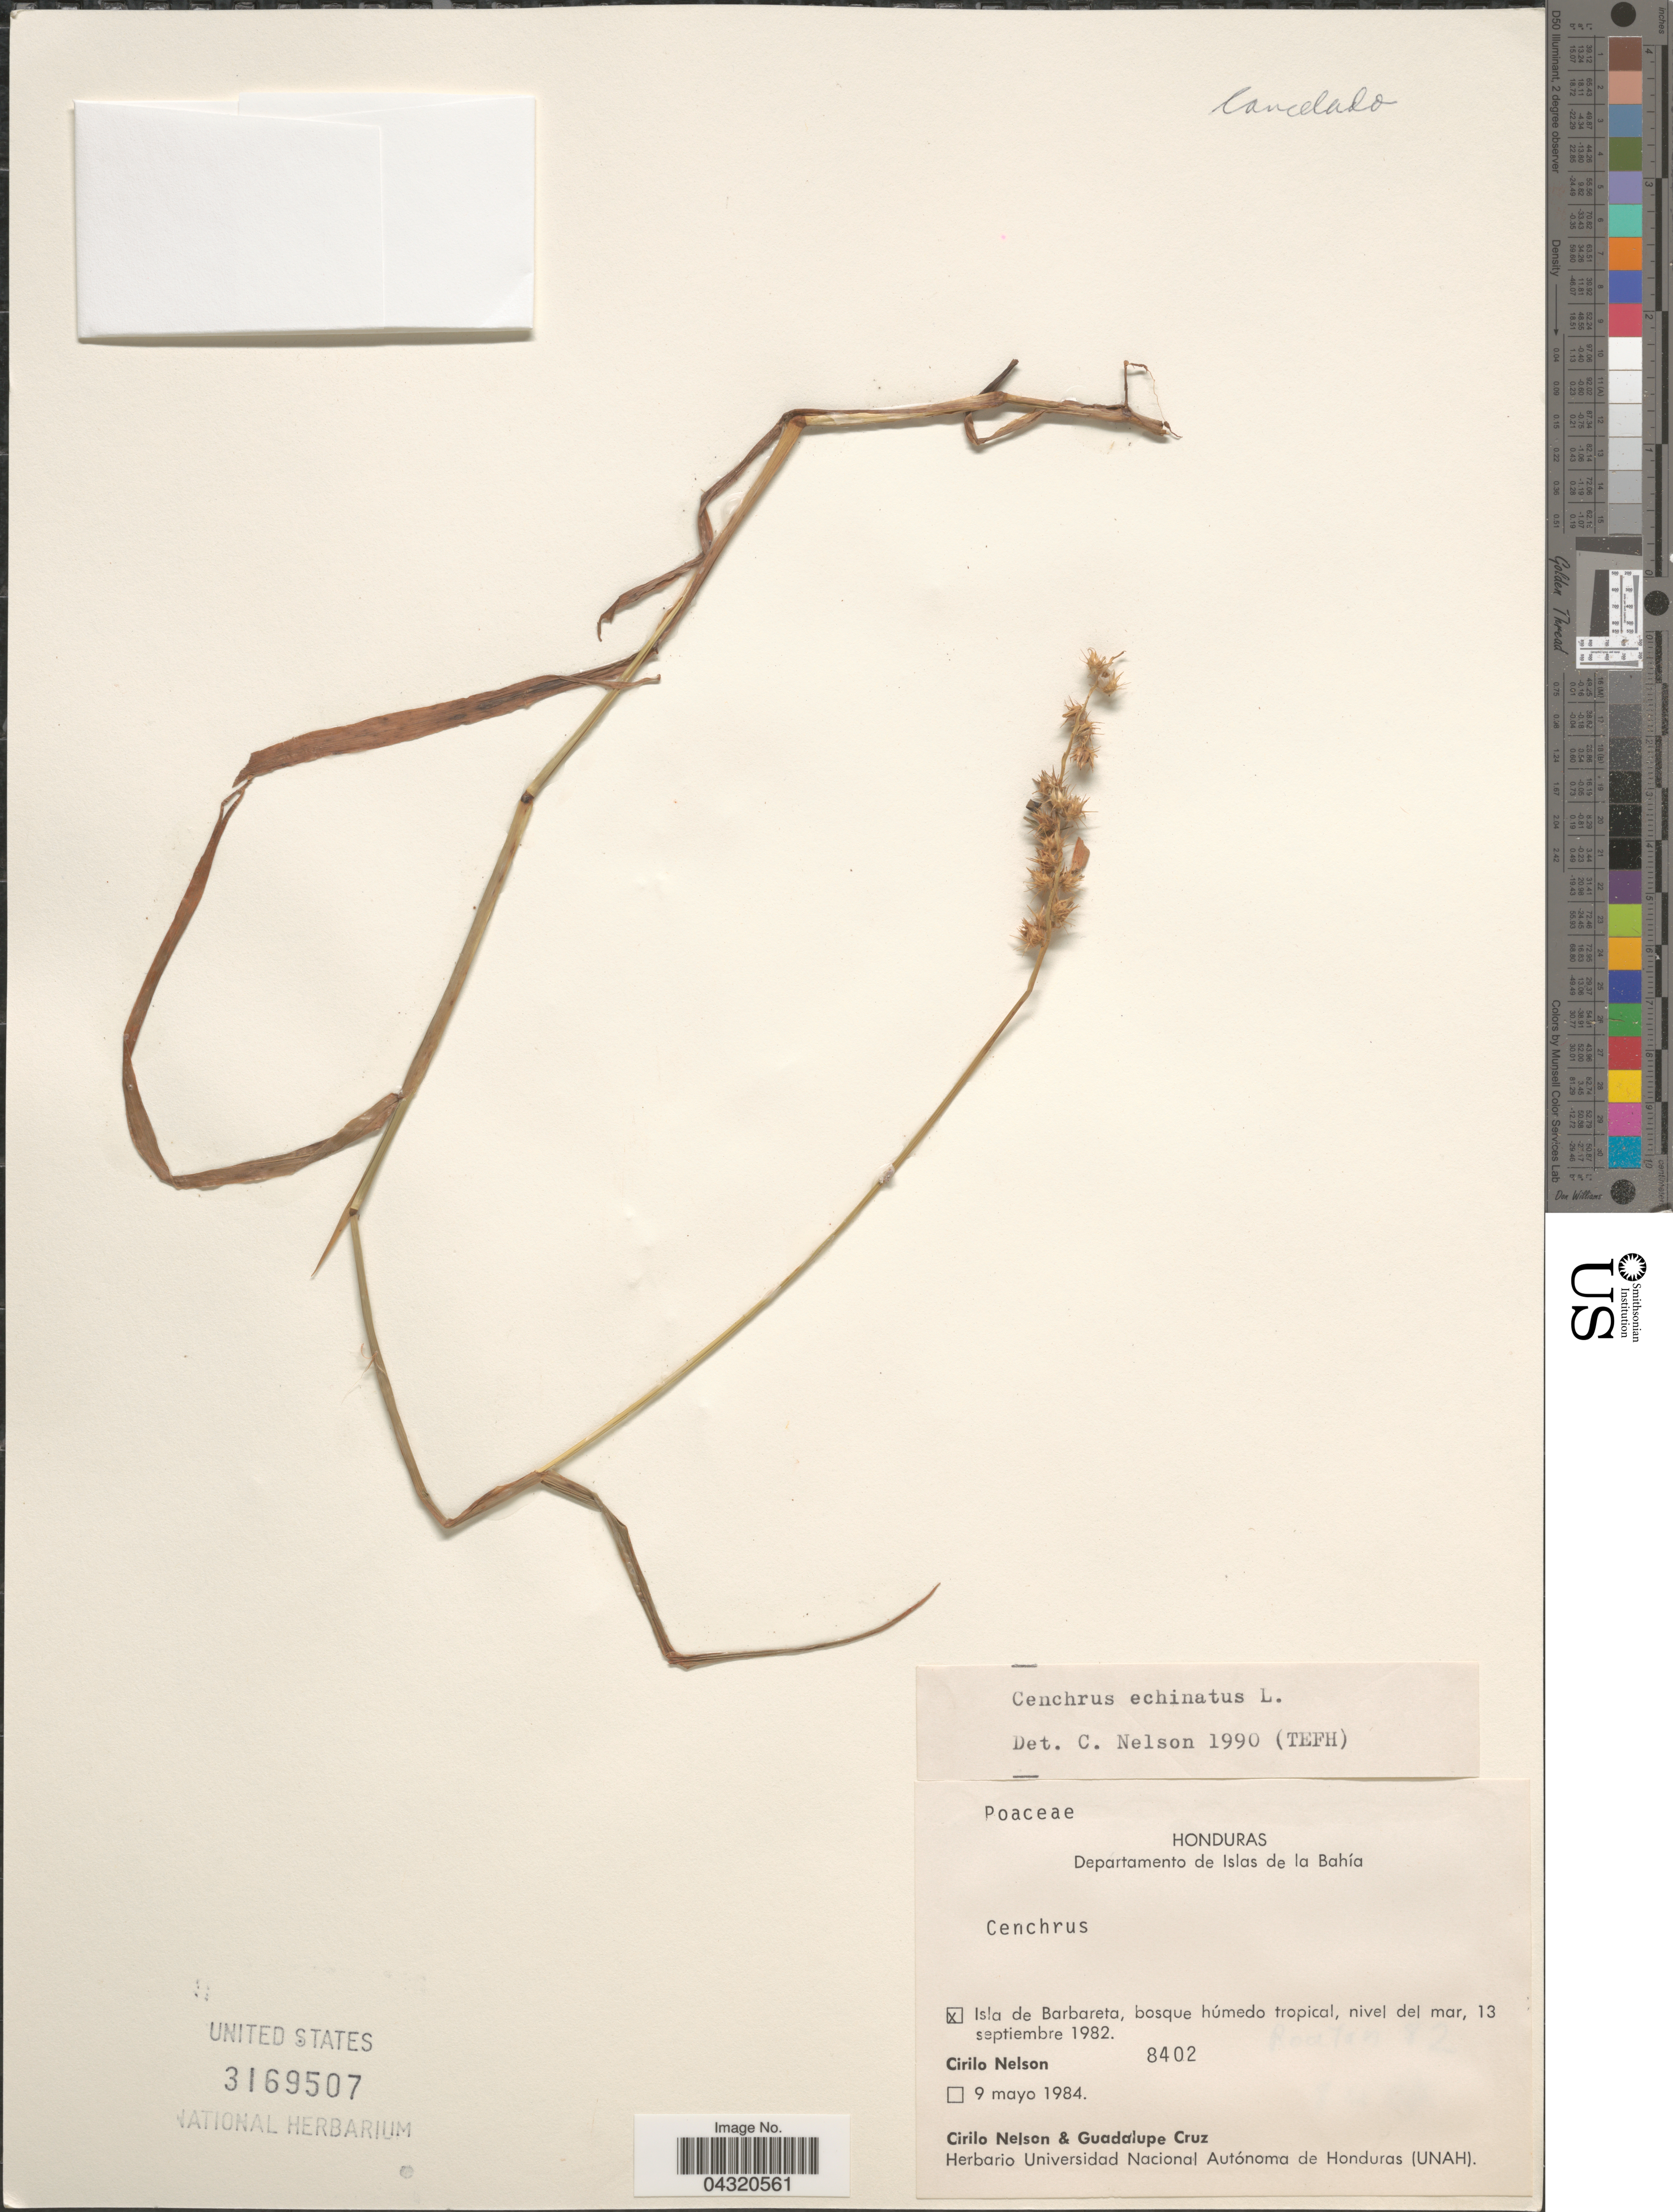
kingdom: Plantae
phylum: Tracheophyta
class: Liliopsida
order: Poales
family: Poaceae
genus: Cenchrus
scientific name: Cenchrus echinatus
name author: L.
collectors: C. Nelson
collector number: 8402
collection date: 1982-09-13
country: Honduras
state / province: Islas de la Bahía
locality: Departamento de Islas de la Bahía. Isla de Barbareta.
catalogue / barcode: US 3169507